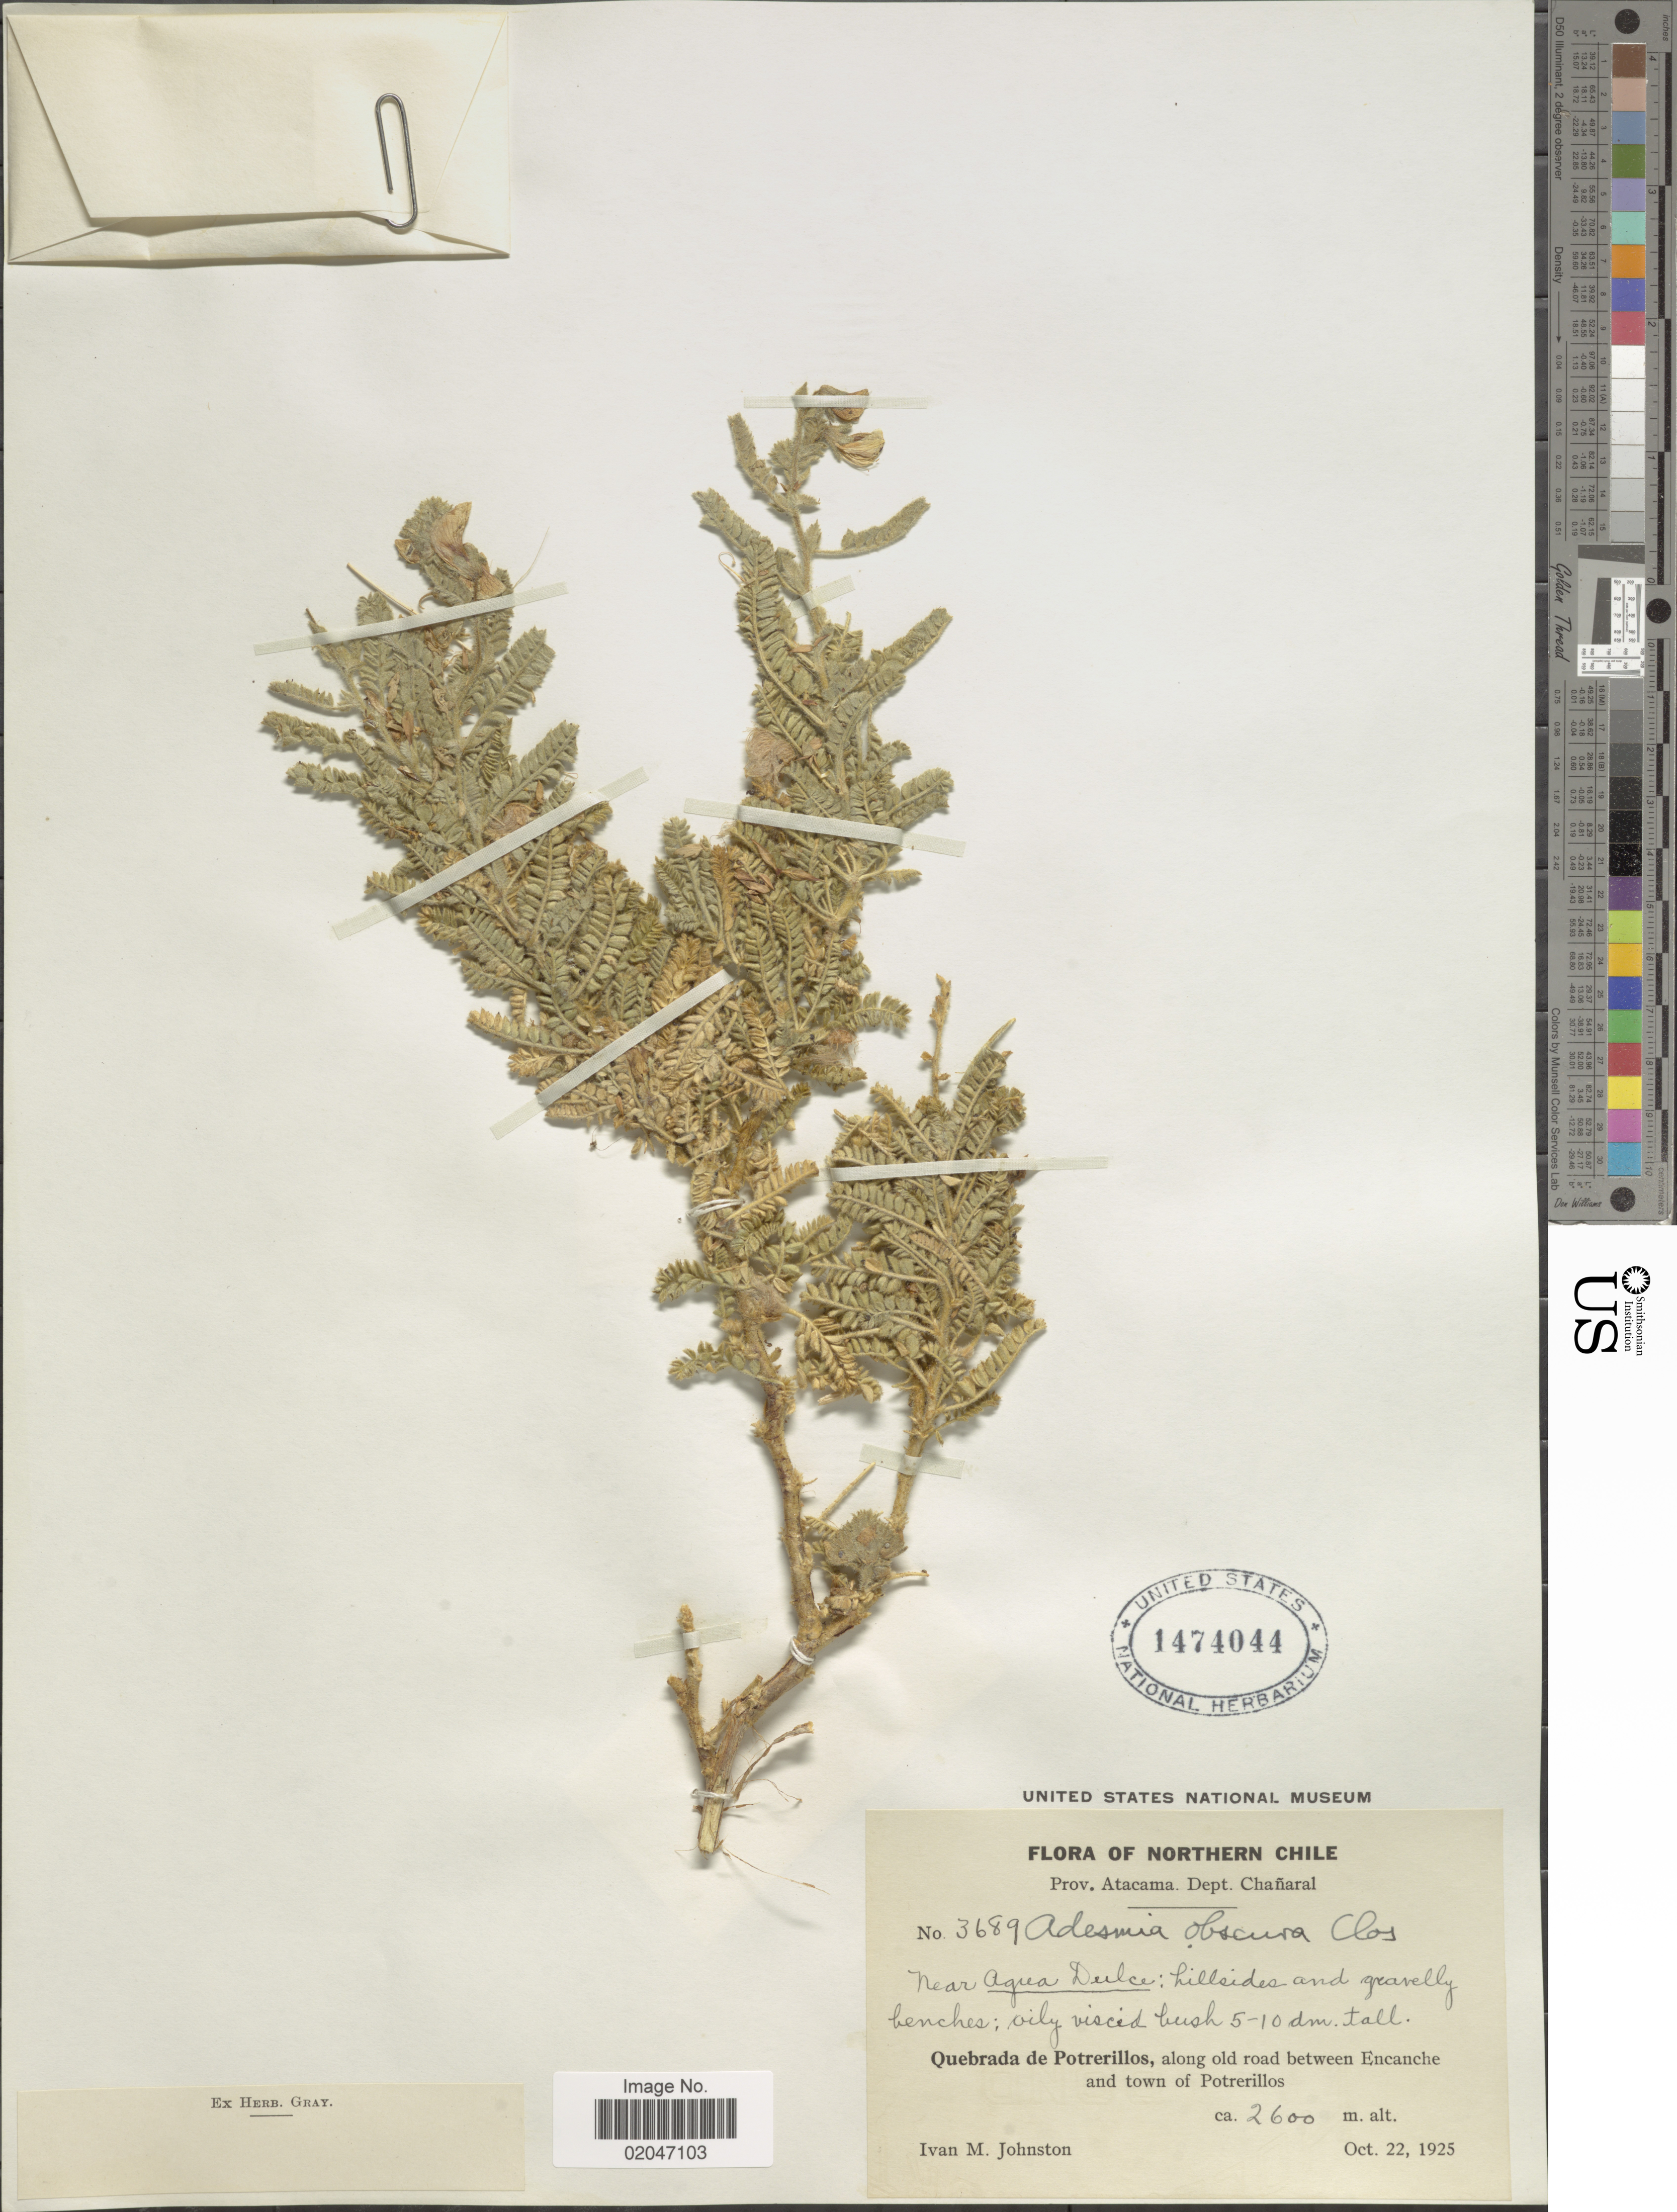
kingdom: Plantae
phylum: Tracheophyta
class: Magnoliopsida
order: Fabales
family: Fabaceae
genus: Adesmia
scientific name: Adesmia obscura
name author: Clos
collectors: I.M. Johnston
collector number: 3689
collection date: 1925-10-22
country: Chile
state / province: Atacama (III)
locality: Northern Chile, Dept. Chanaral, near Agua Dulce: hillside and gravelly benches, Quebrada de Potrerillos, along old road between Encanche and town of Potrerillos.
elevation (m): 2600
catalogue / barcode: US 1474044